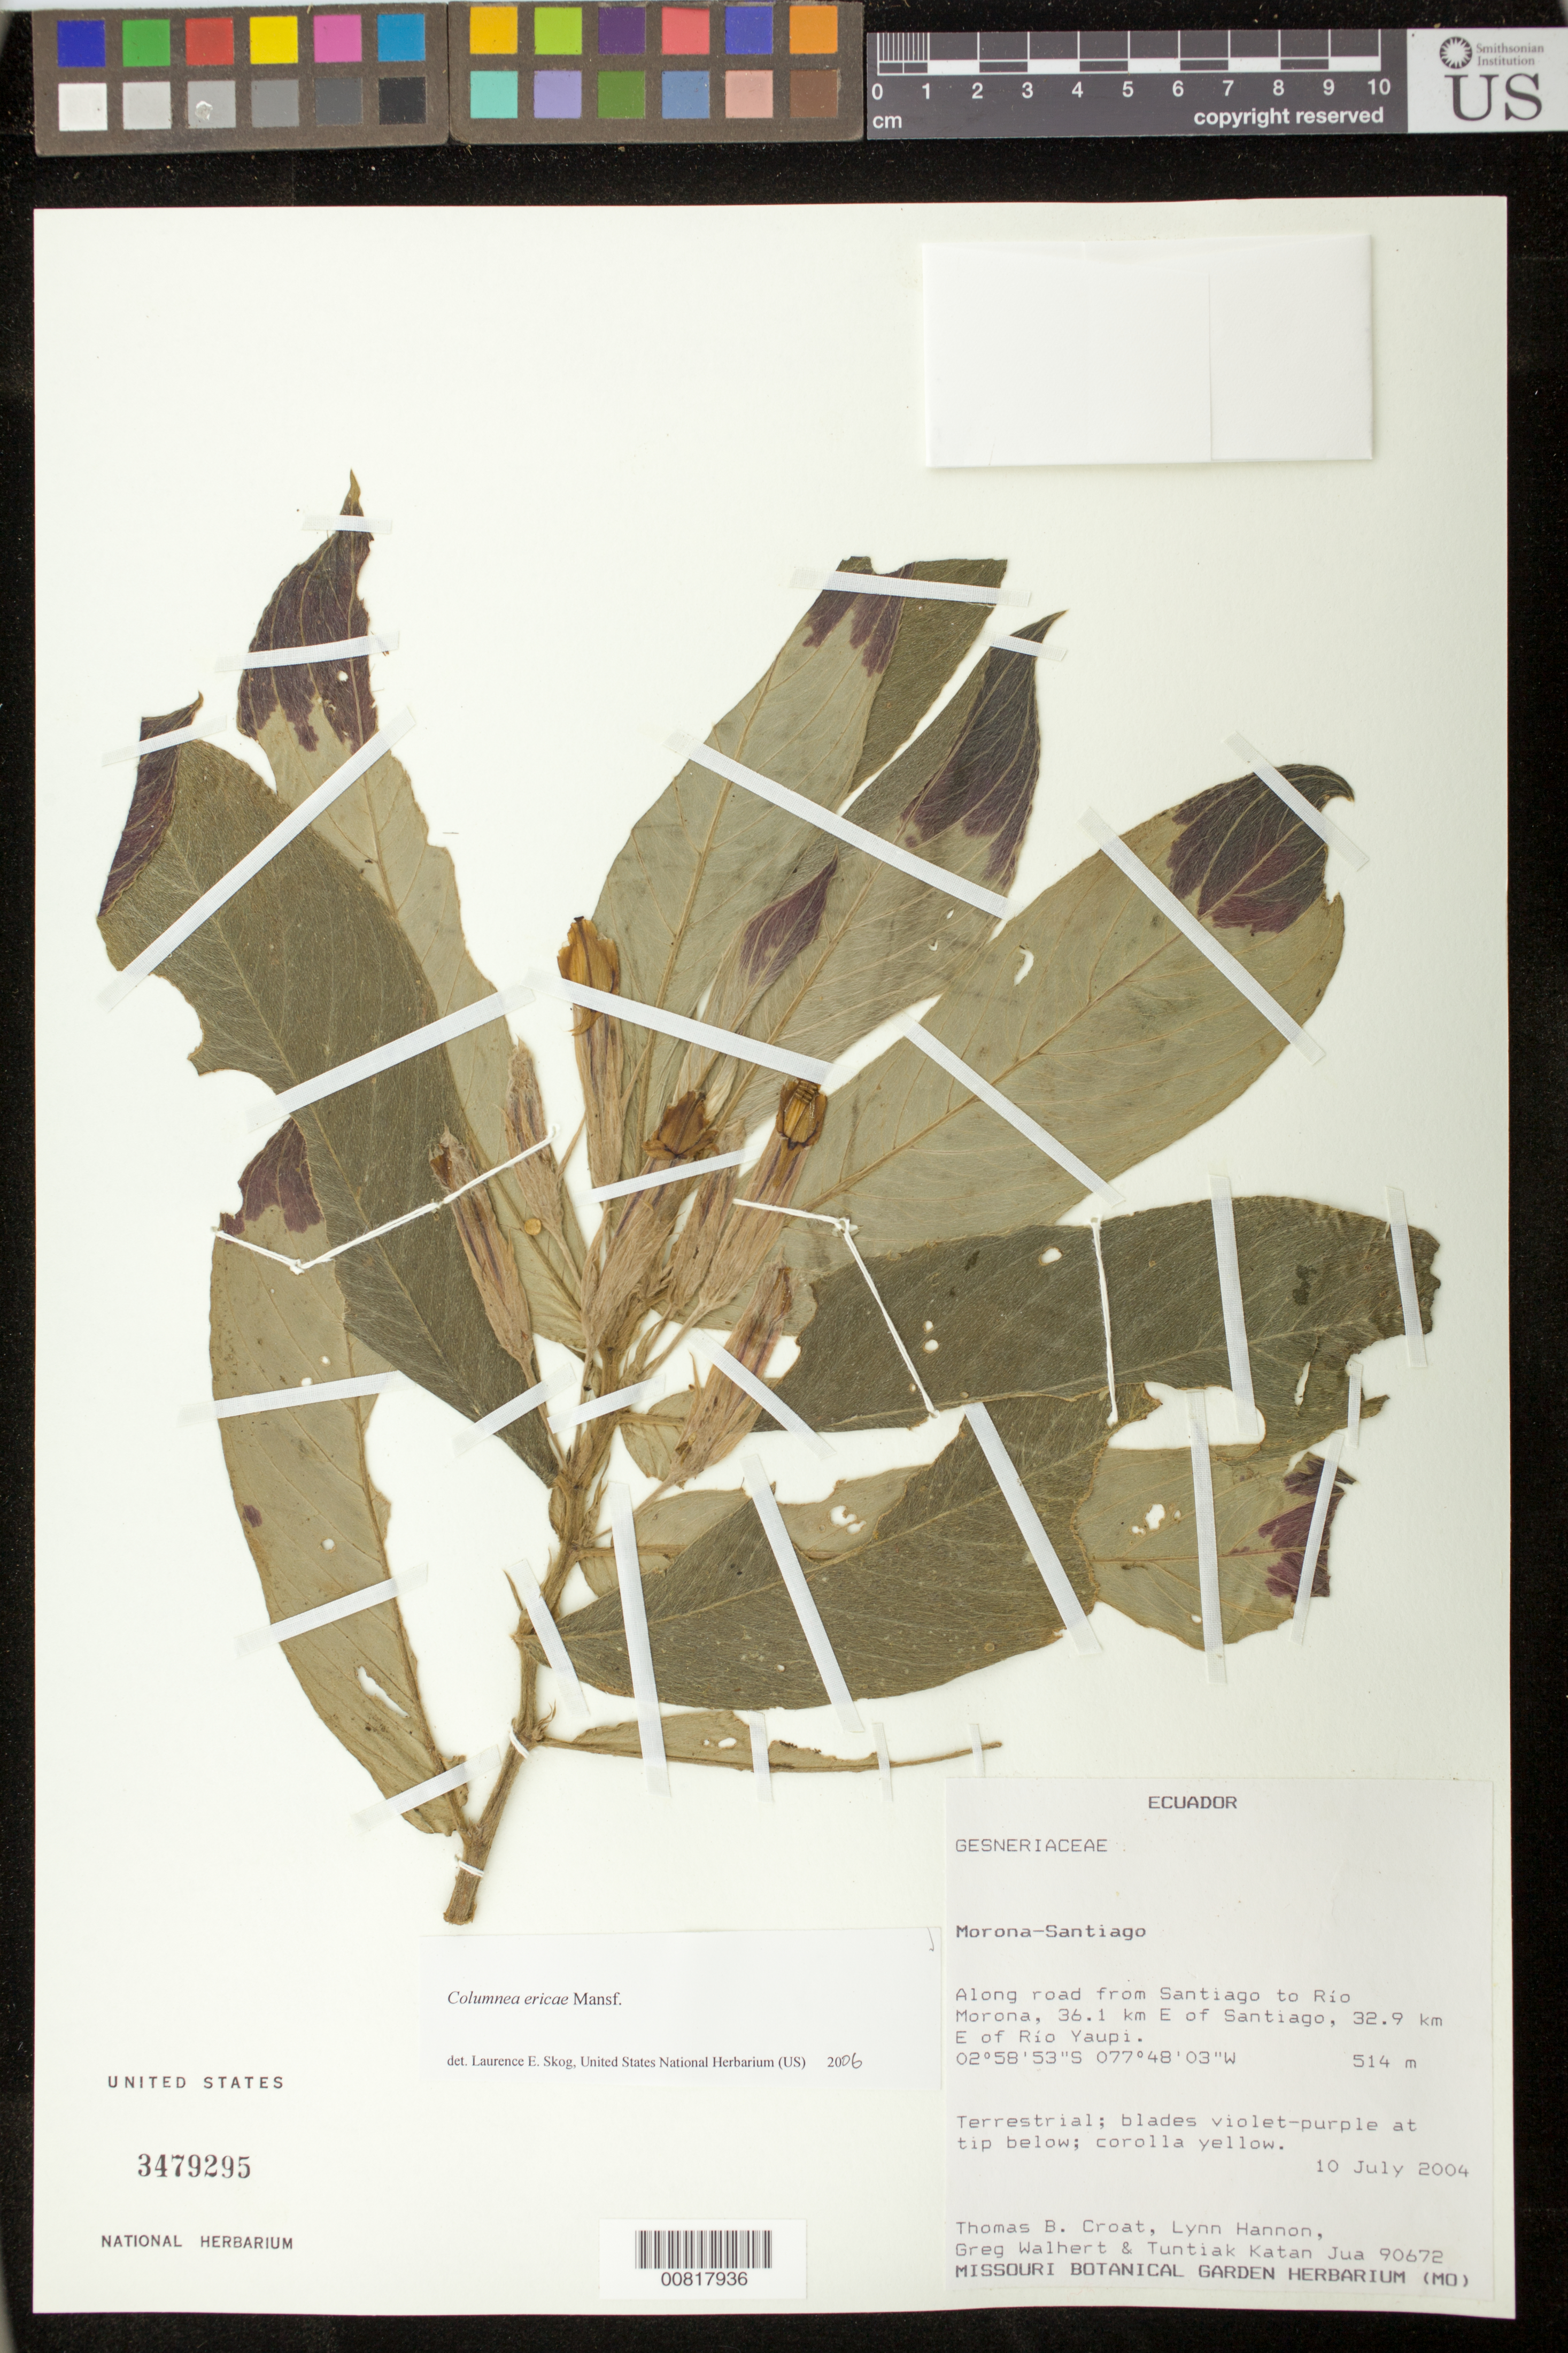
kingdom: Plantae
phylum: Tracheophyta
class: Magnoliopsida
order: Lamiales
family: Gesneriaceae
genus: Columnea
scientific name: Columnea ericae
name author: Mansf.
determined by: Skog, Laurence E.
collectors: T. B. Croat, L. Hannon, G. Walhert & T. Katan Jua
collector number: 90672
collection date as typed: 10 Jul 2004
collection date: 2004-07-10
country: Ecuador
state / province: Morona-Santiago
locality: Along road from Santiago to Rio Morona, 36.1 km E of Santiago, 32.9 km E of Rio Yaupi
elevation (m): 514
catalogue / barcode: US 3479295